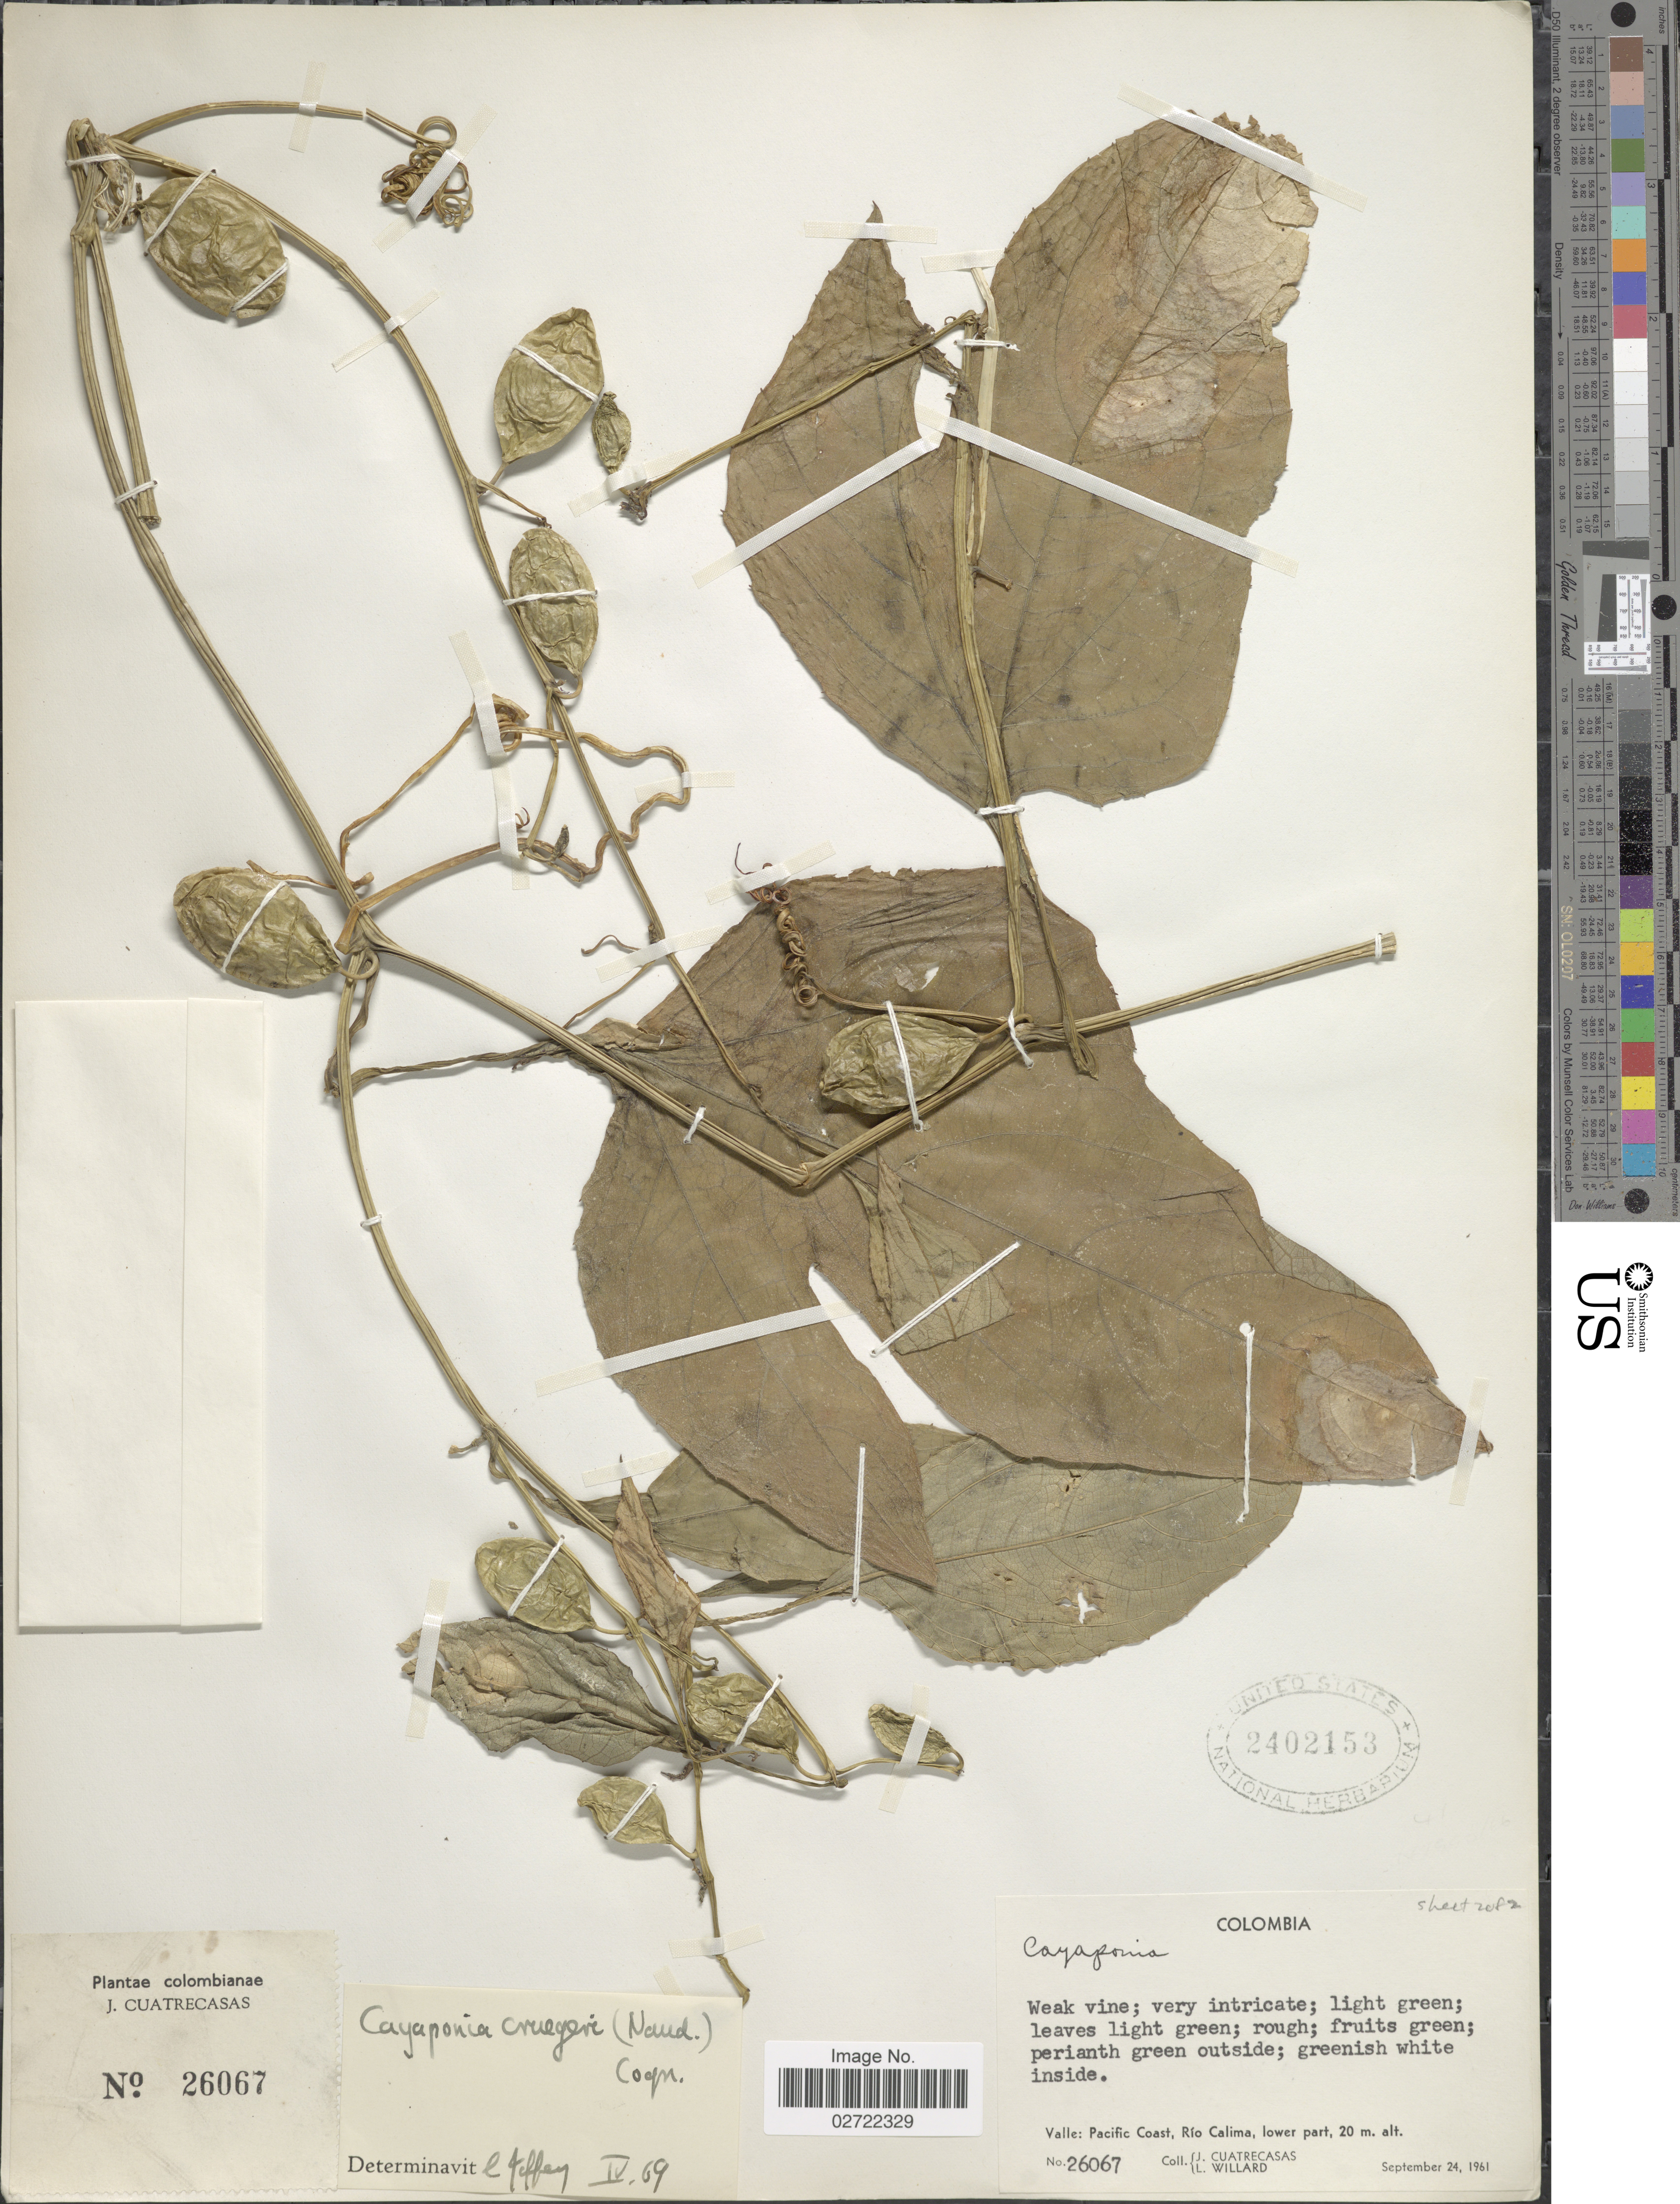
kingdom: Plantae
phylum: Tracheophyta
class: Magnoliopsida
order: Cucurbitales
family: Cucurbitaceae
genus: Cayaponia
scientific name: Cayaponia cruegeri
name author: (Naudin) Cogn.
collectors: J. Cuatrecasas & L. Willard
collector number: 26067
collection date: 1961-09-24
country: Colombia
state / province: Valle del Cauca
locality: Valle: Pacific Coast, Rio Calima, lower part.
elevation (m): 20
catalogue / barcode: US 2402153